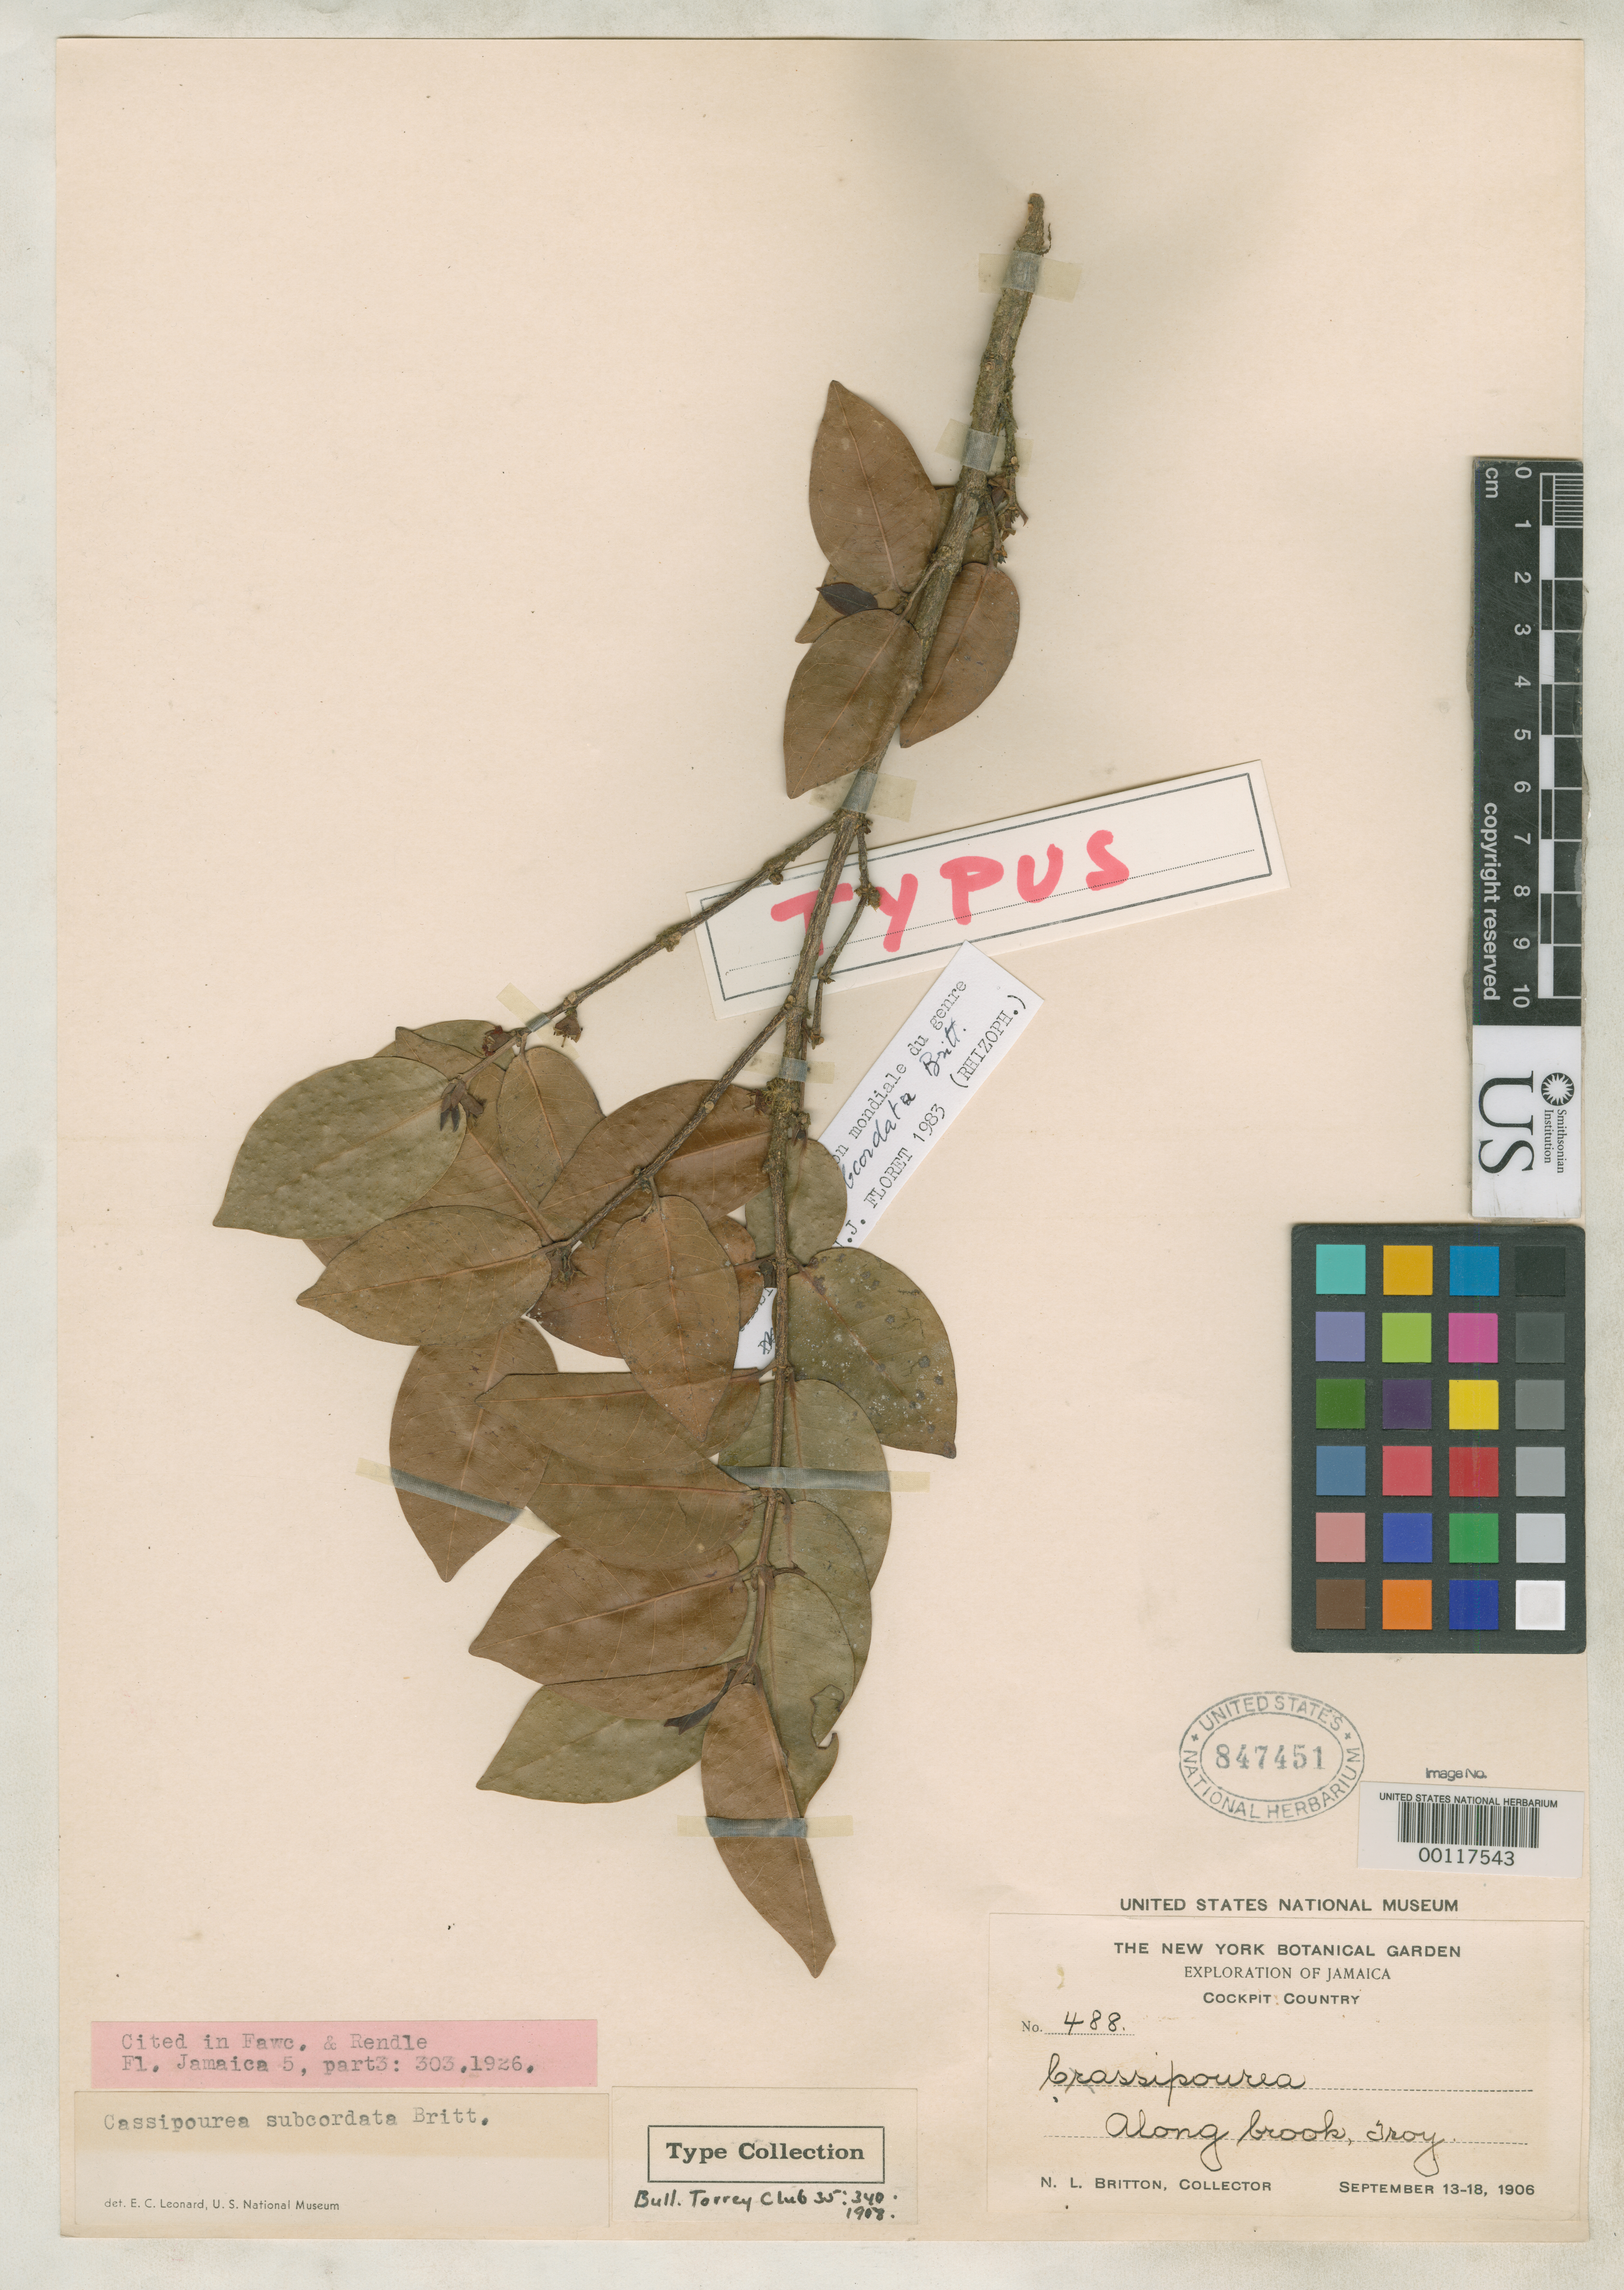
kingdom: Plantae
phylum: Tracheophyta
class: Magnoliopsida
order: Malpighiales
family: Rhizophoraceae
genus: Cassipourea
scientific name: Cassipourea subcordata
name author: Britton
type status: Isotype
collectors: N. Britton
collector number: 488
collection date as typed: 13 Sep 1906 to 18 Sep 1906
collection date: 1906-09-13/1906-09-18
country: Jamaica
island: Greater Antilles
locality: Troy.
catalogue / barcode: US 847451